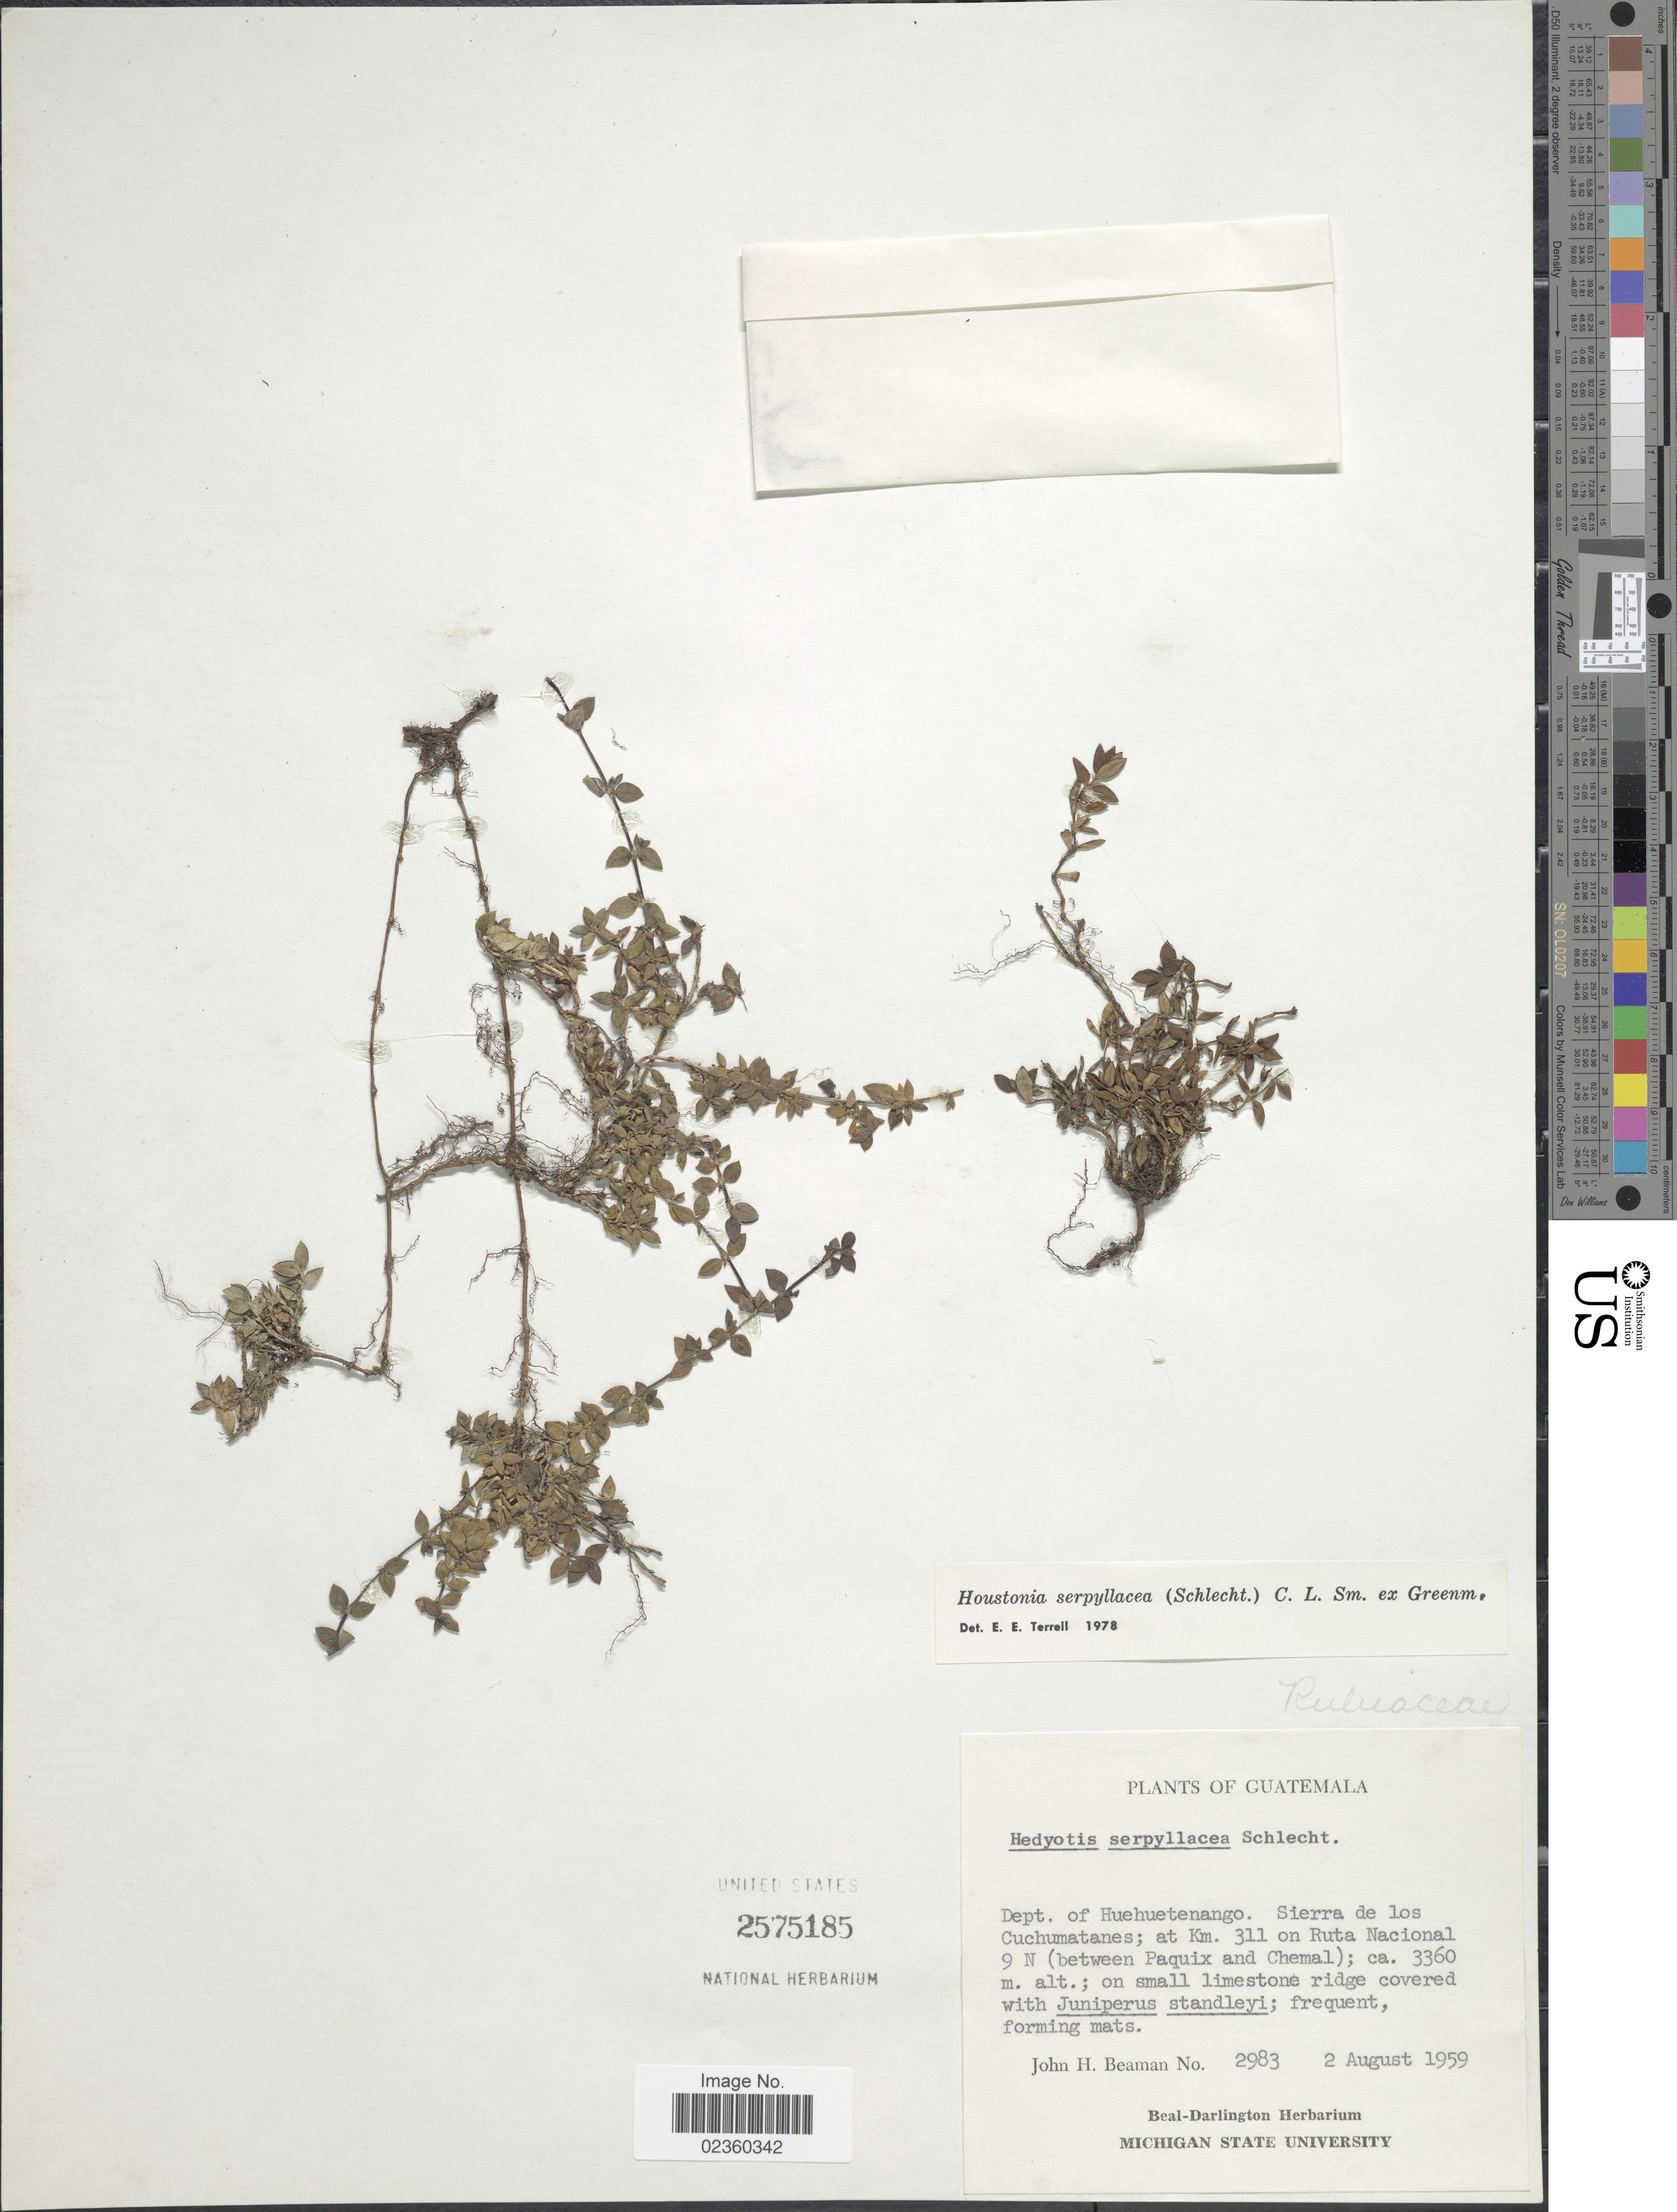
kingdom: Plantae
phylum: Tracheophyta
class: Magnoliopsida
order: Gentianales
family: Rubiaceae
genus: Terrellianthus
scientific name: Terrellianthus serpyllaceus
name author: (Schltdl.) Borhidi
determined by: Florentin, Mariela Nunez, (CTES), Instituto de Botanica del Nordeste (ARGENTINA)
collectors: J. H. Beaman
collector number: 2983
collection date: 1959-08-02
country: Guatemala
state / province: Huehuetenango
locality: Dept. of Huehuetenango. Sierra de los Cuchumatanes; at Km 311 on Ruta Nacional 9 N (between Paquix and Chemal)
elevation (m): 3360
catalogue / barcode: US 2575185